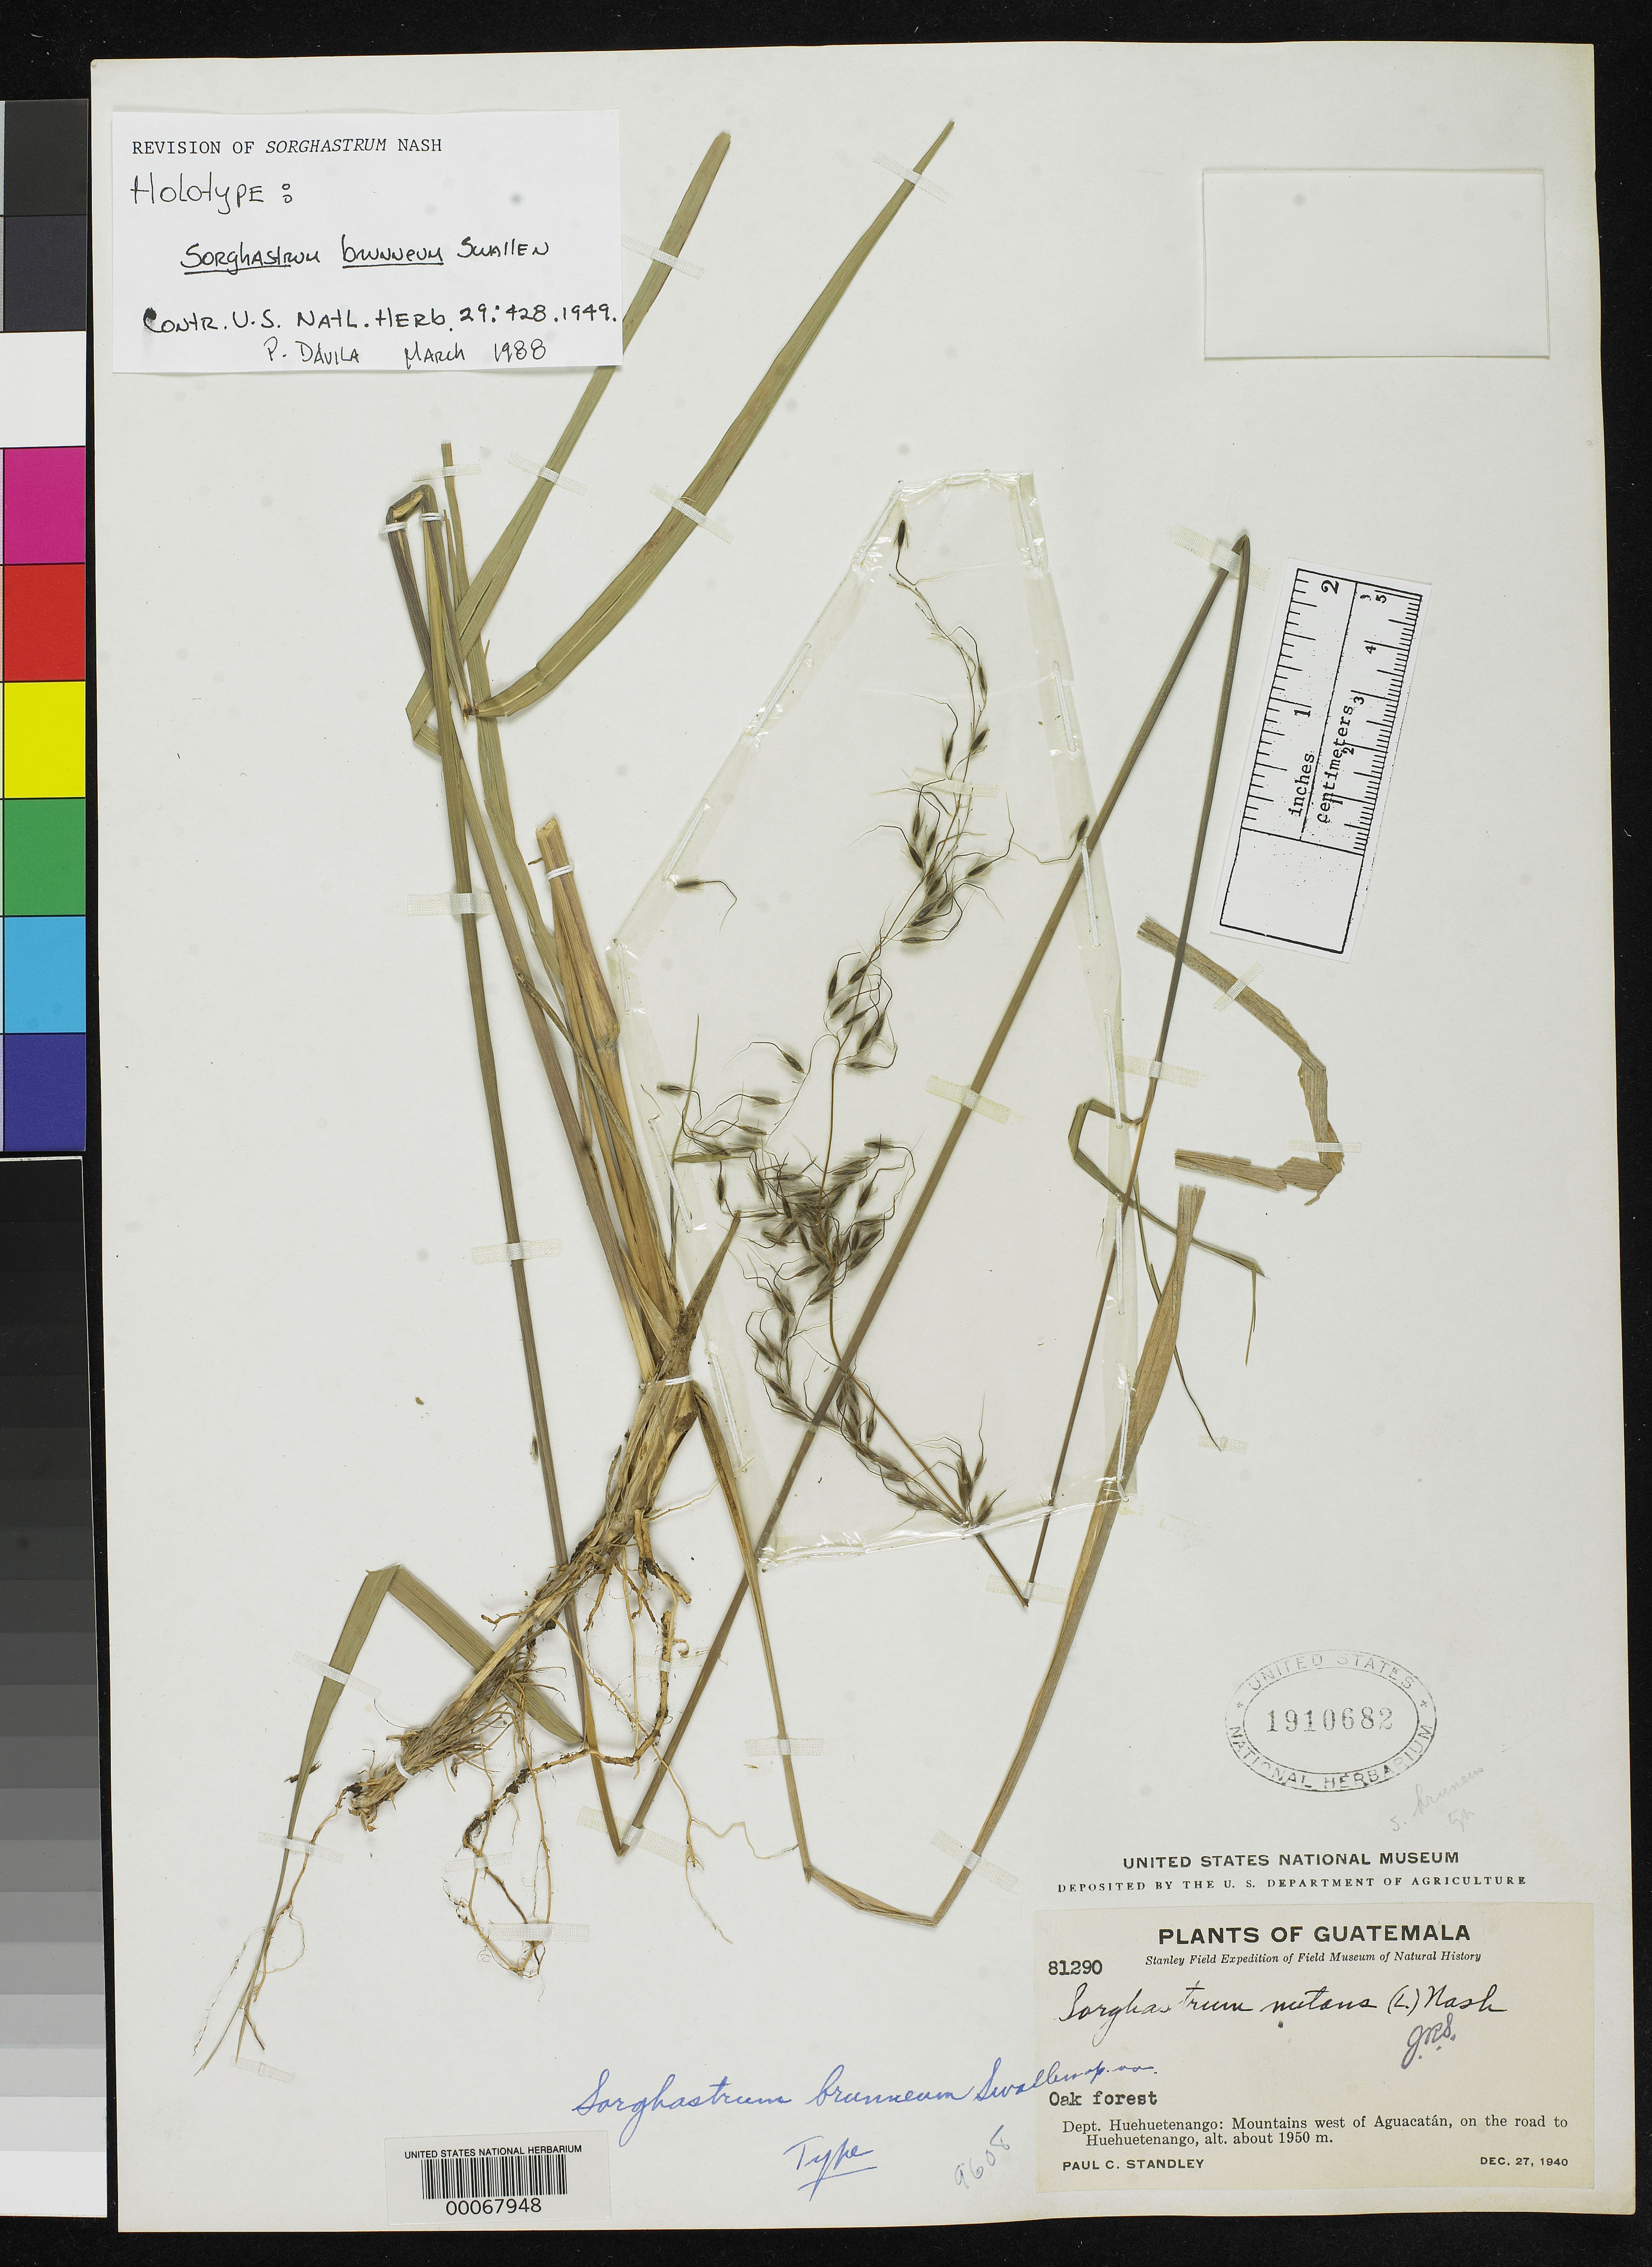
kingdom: Plantae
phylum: Tracheophyta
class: Liliopsida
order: Poales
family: Poaceae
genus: Sorghastrum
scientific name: Sorghastrum brunneum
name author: Swallen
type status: Holotype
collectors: P. C. Standley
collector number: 81290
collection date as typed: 27 Dec 1940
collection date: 1940-12-27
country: Guatemala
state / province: Huehuetenango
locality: Mts. W of Aguacatan.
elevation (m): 1950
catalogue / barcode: US 1910682